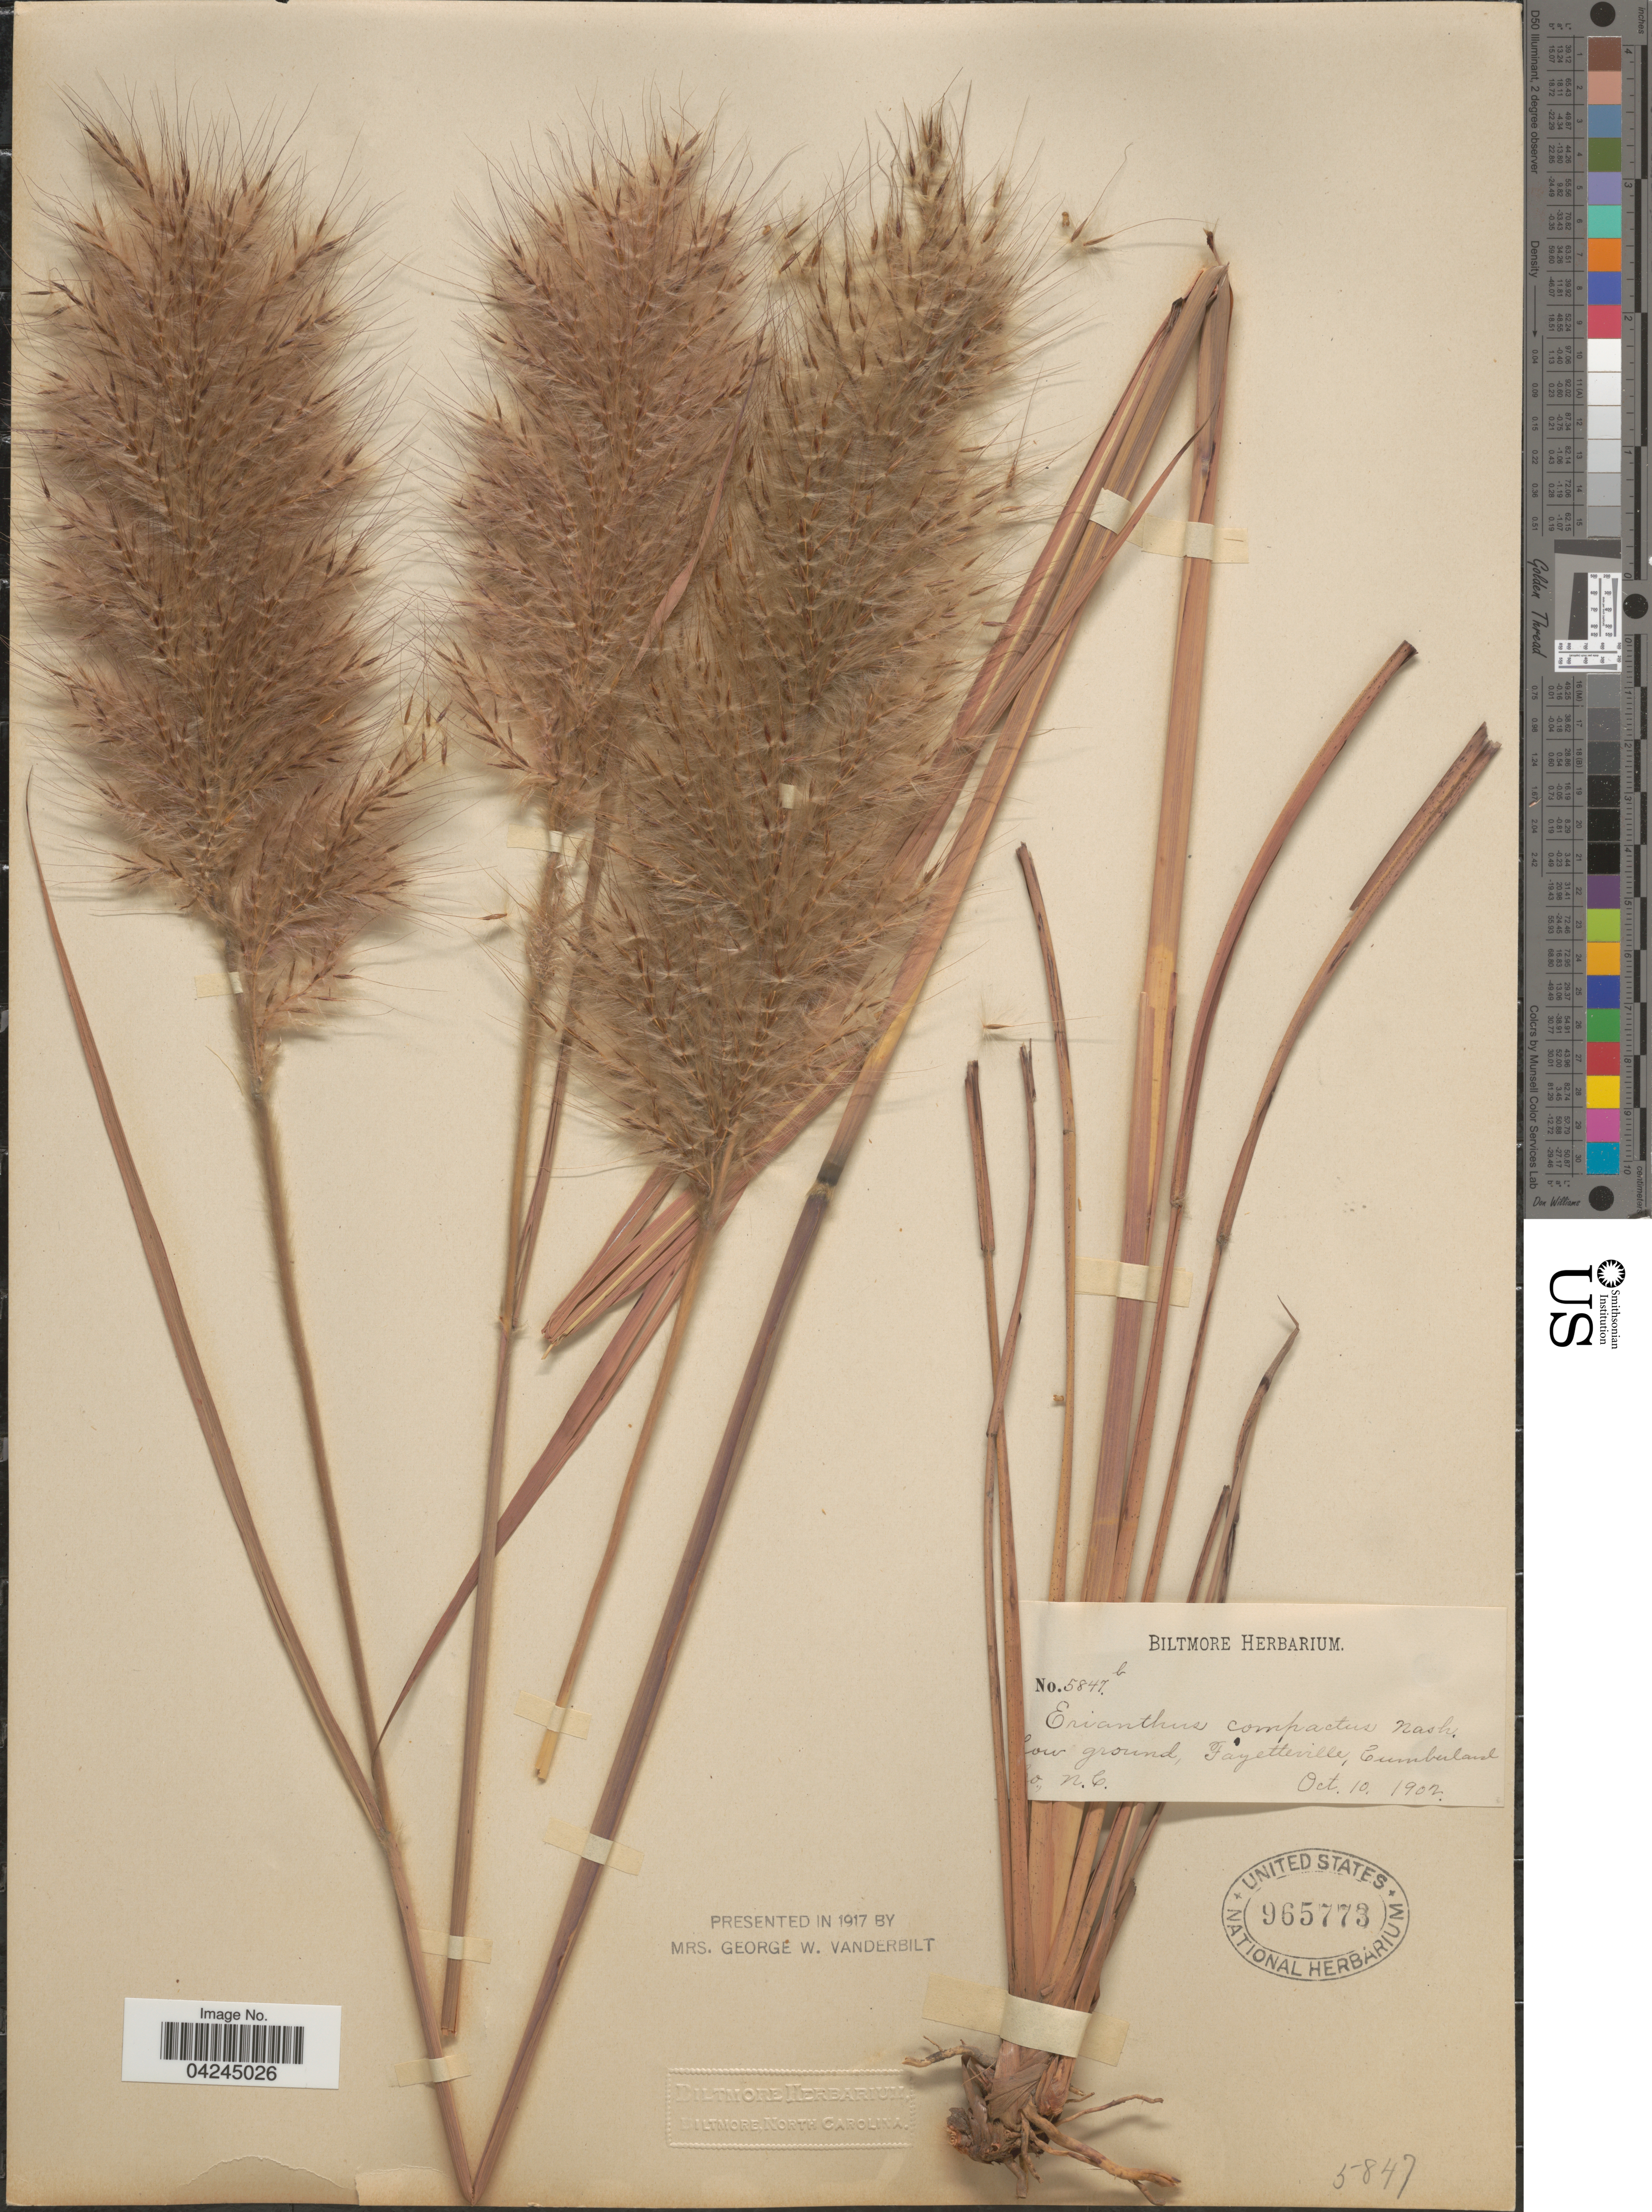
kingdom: Plantae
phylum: Tracheophyta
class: Liliopsida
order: Poales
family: Poaceae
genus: Erianthus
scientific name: Erianthus giganteus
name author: (Walter) P. Beauv.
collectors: ex herb. Biltmore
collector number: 5847b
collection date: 1902-10-10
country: United States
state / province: North Carolina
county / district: Cumberland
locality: Low ground, Fayetteville.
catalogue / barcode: US 965773